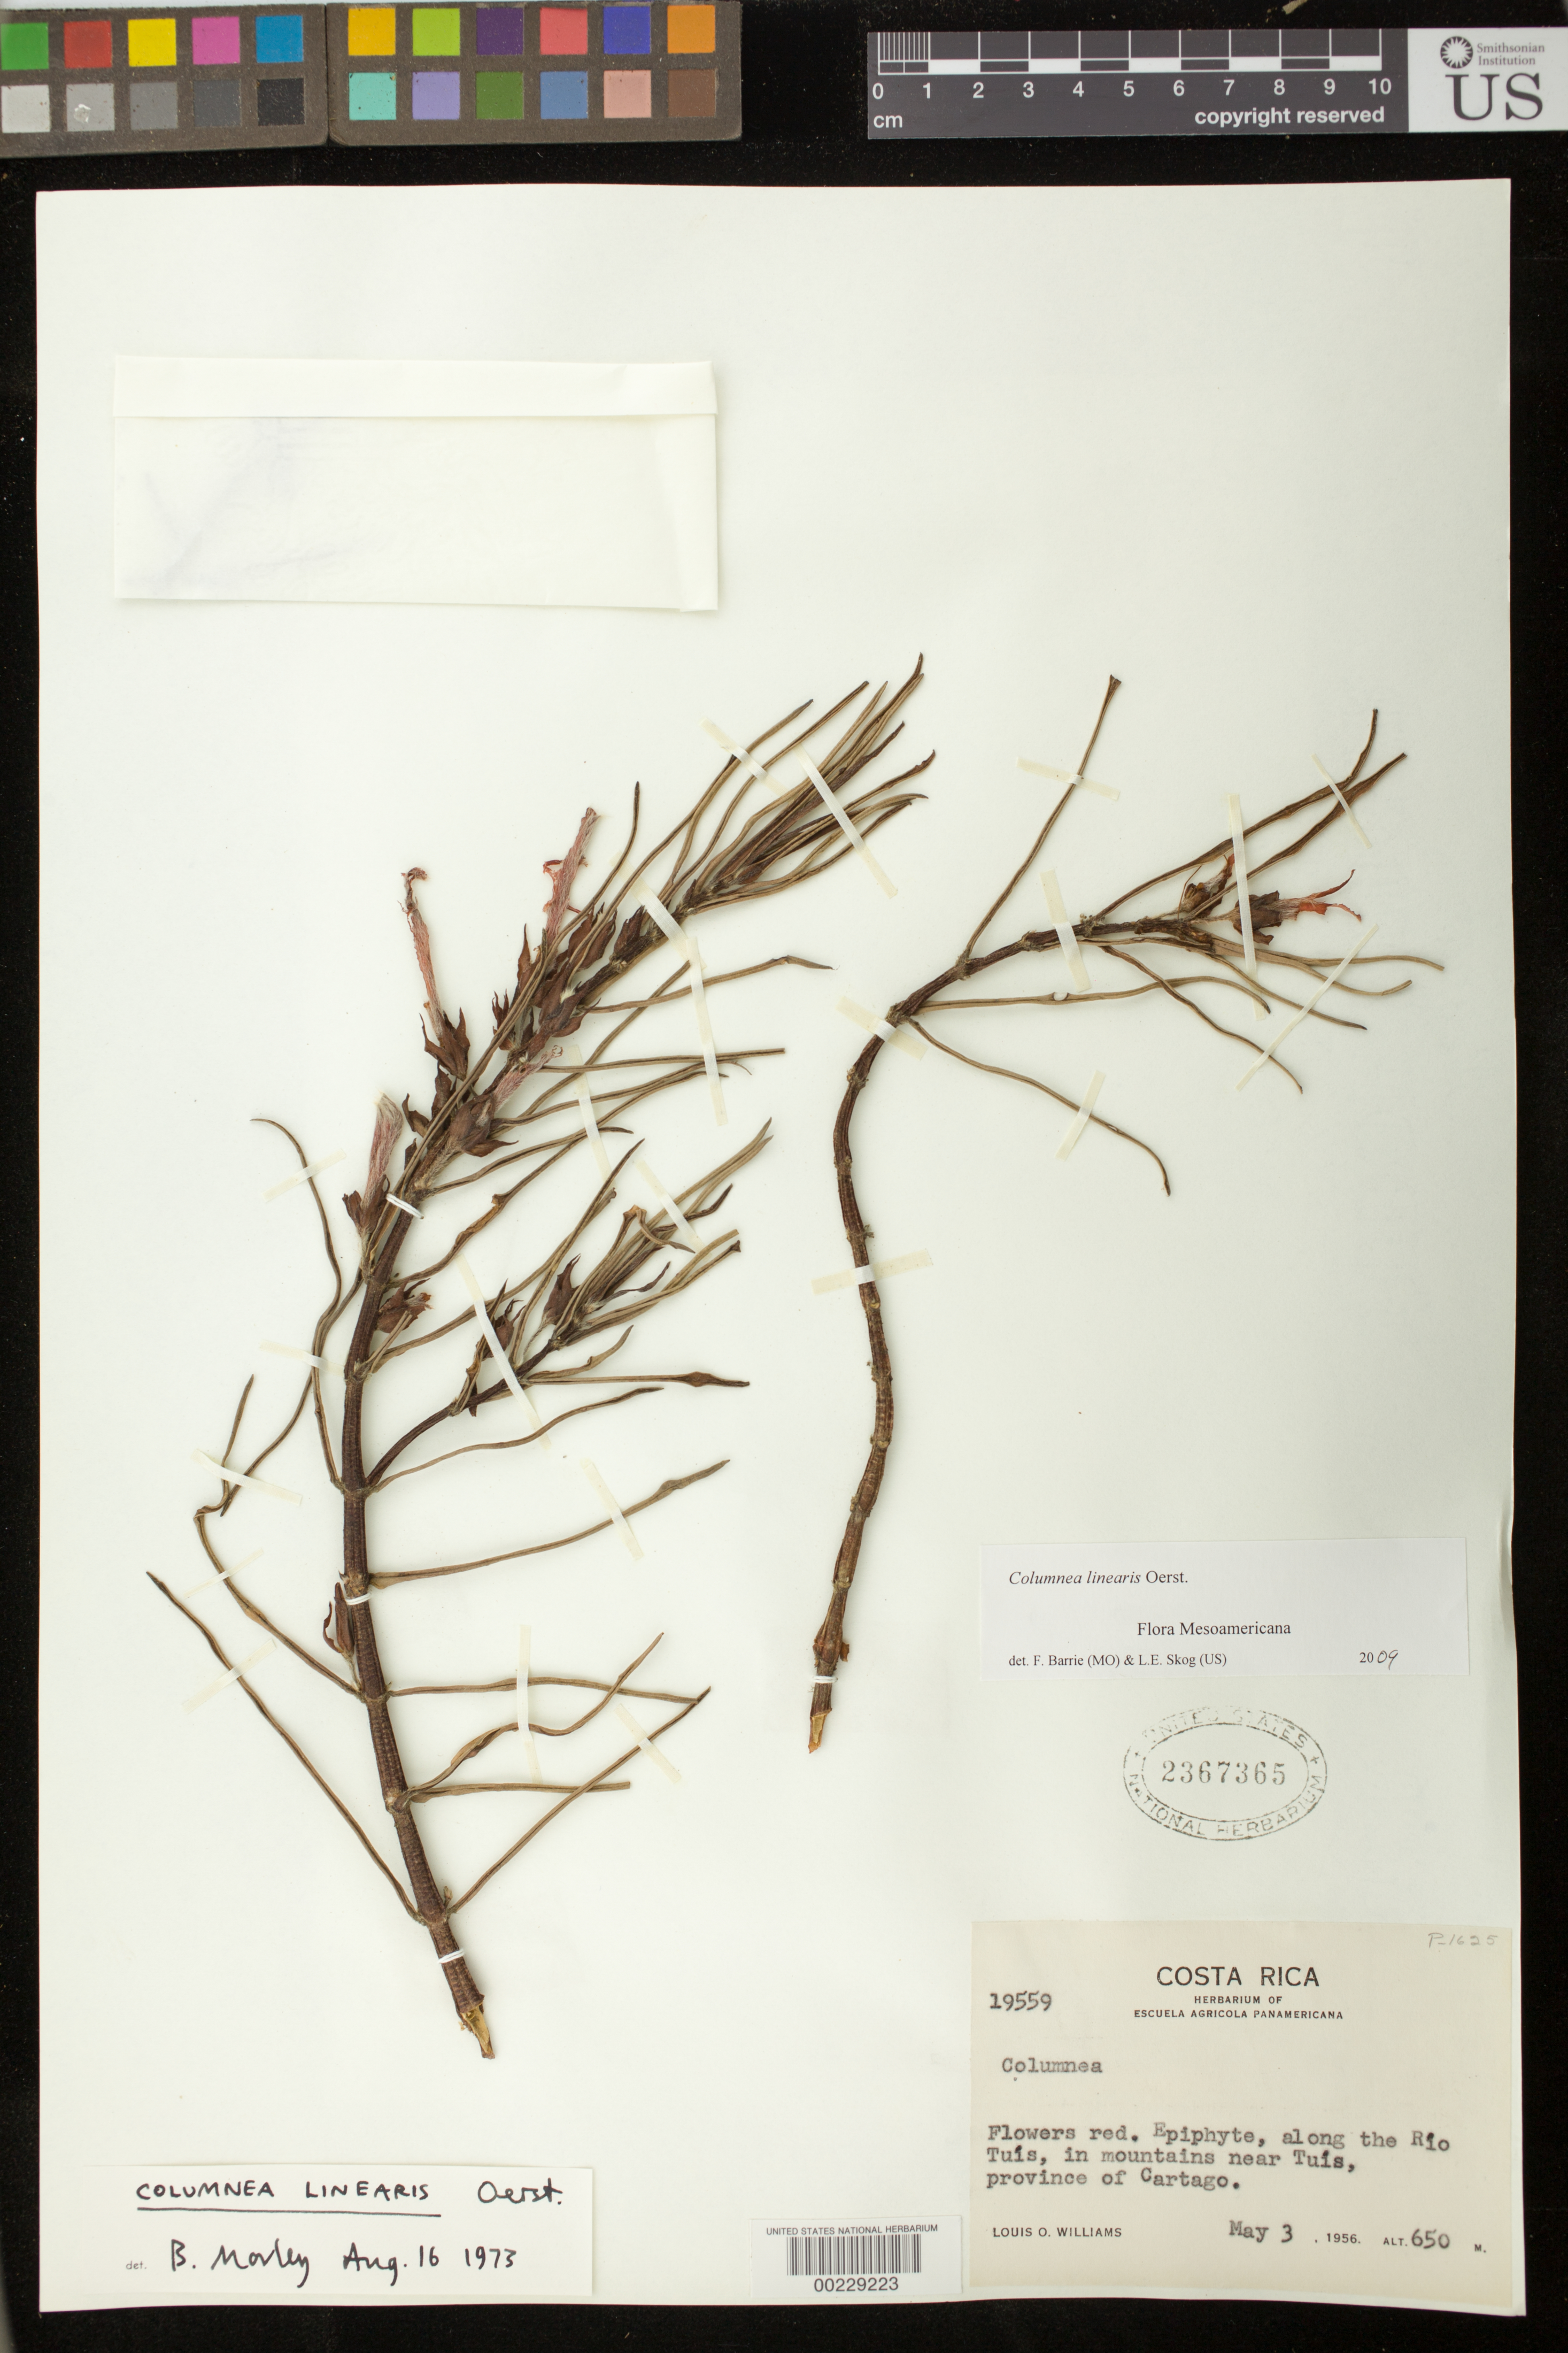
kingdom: Plantae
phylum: Tracheophyta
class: Magnoliopsida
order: Lamiales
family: Gesneriaceae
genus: Columnea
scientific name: Columnea linearis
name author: Oerst.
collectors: L. O. Williams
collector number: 19559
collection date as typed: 03 May 1956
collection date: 1956-05-03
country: Costa Rica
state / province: Cartago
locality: Along the Rio Tuis, in mountains near Tuis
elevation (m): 650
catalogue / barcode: US 2367365